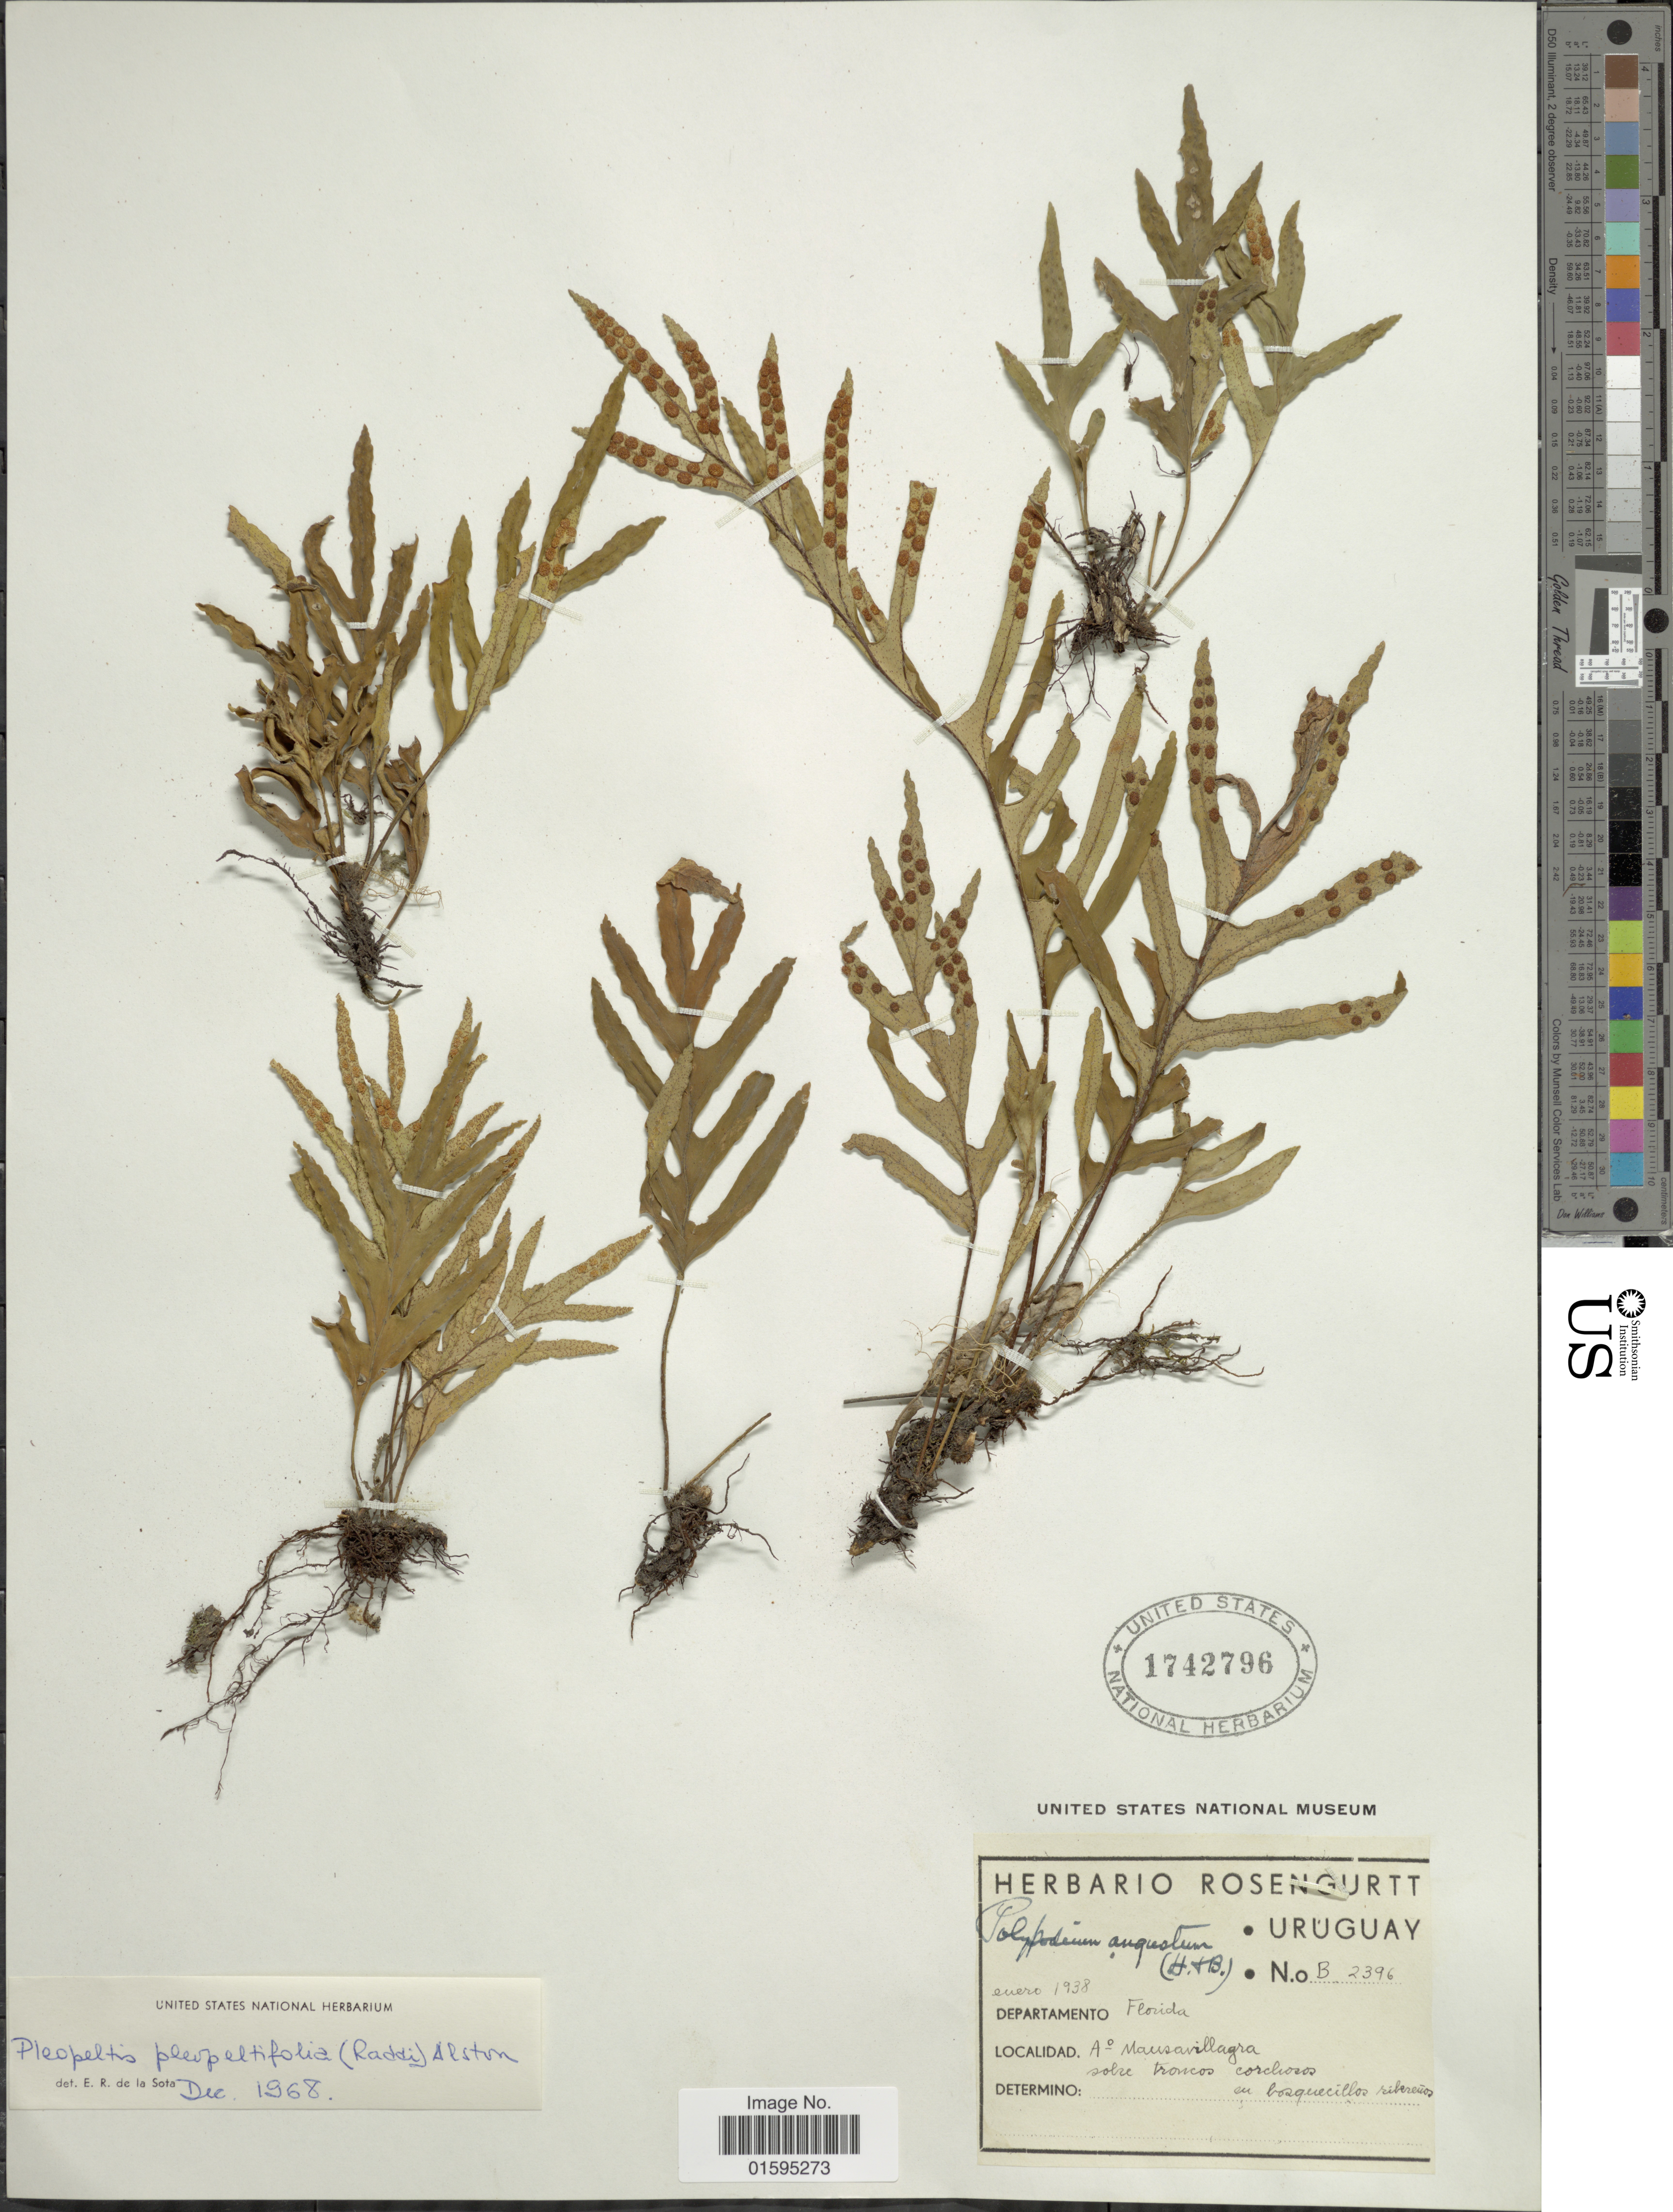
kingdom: Plantae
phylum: Tracheophyta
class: Polypodiopsida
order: Polypodiales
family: Polypodiaceae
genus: Polypodium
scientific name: Polypodium pleopeltifolium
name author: Raddi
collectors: ex herb. Rosengurtt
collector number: B2396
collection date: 1938-01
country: Uruguay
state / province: Florida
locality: A° Mansavillagra, sobre troncos corchosos en bosquecillos ribereños.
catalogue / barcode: US 1742796